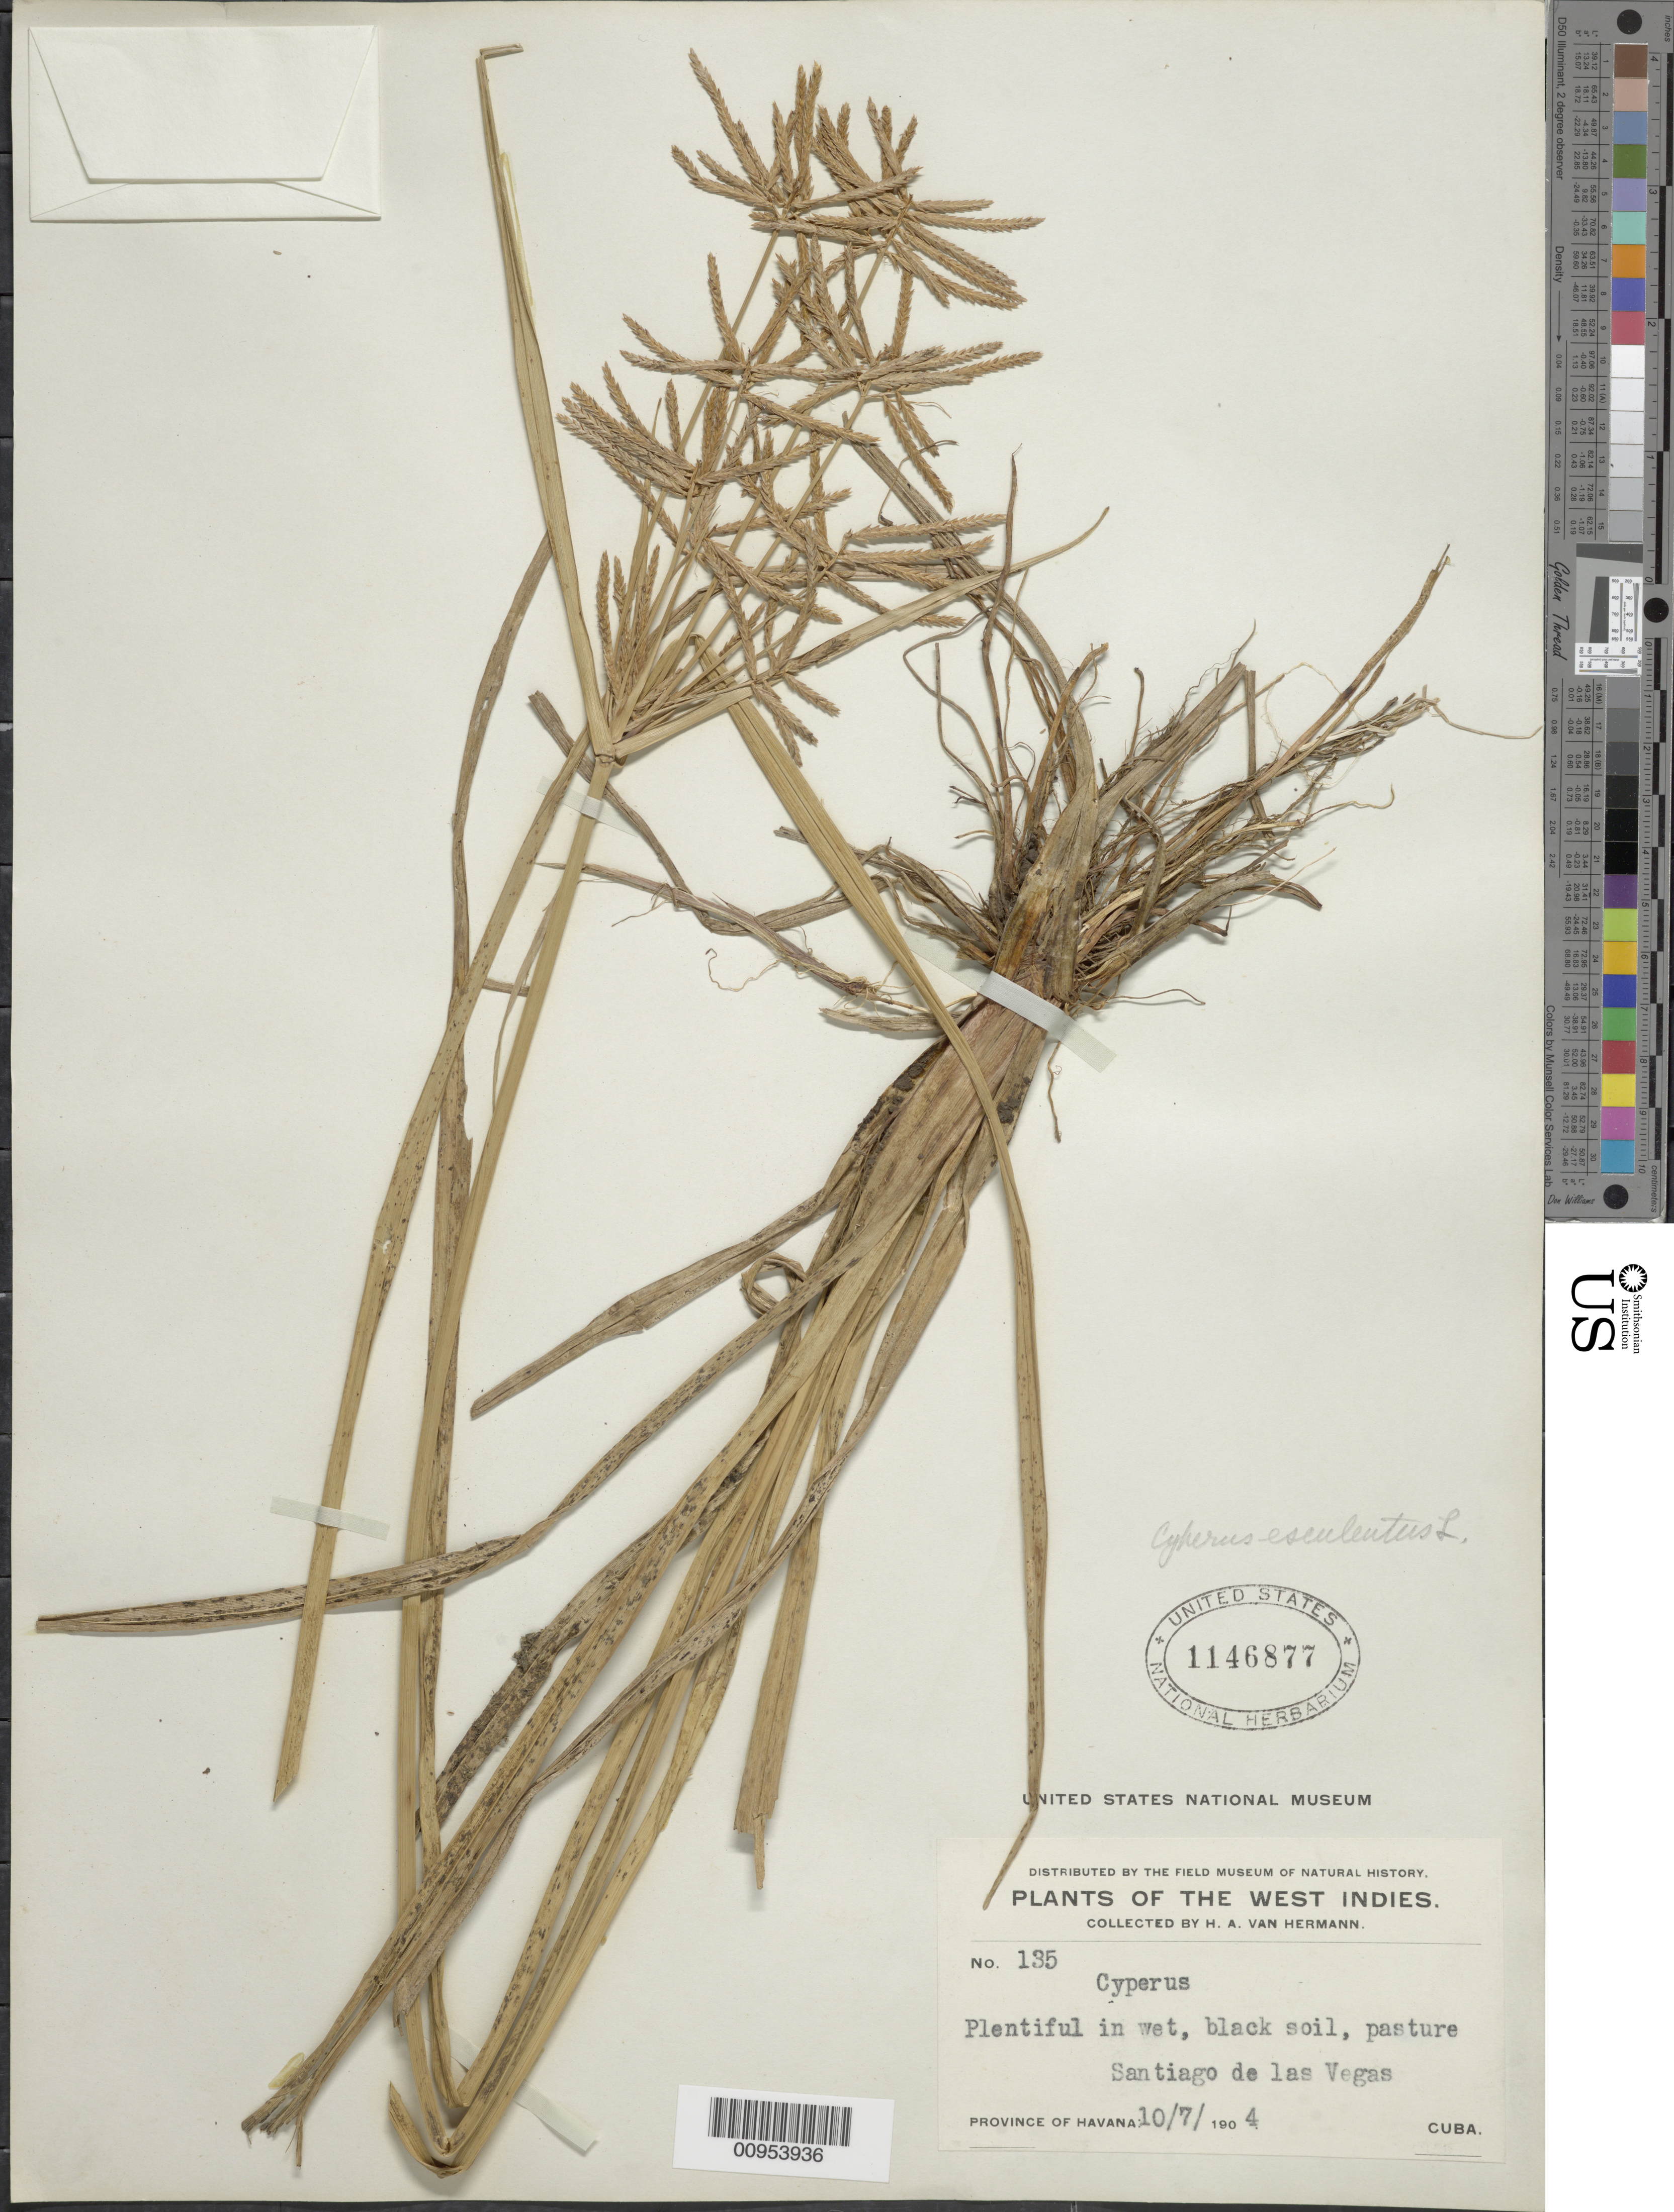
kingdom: Plantae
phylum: Tracheophyta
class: Liliopsida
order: Poales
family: Cyperaceae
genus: Cyperus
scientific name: Cyperus esculentus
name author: L.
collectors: H. A. Van Hermann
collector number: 135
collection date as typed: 10 Jul 1904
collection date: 1904-07-10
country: Cuba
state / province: La Habana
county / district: Municipio Boyeros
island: Cuba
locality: Santiago de las Vegas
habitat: In wet, black soil of pasture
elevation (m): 97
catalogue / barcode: US 1146877